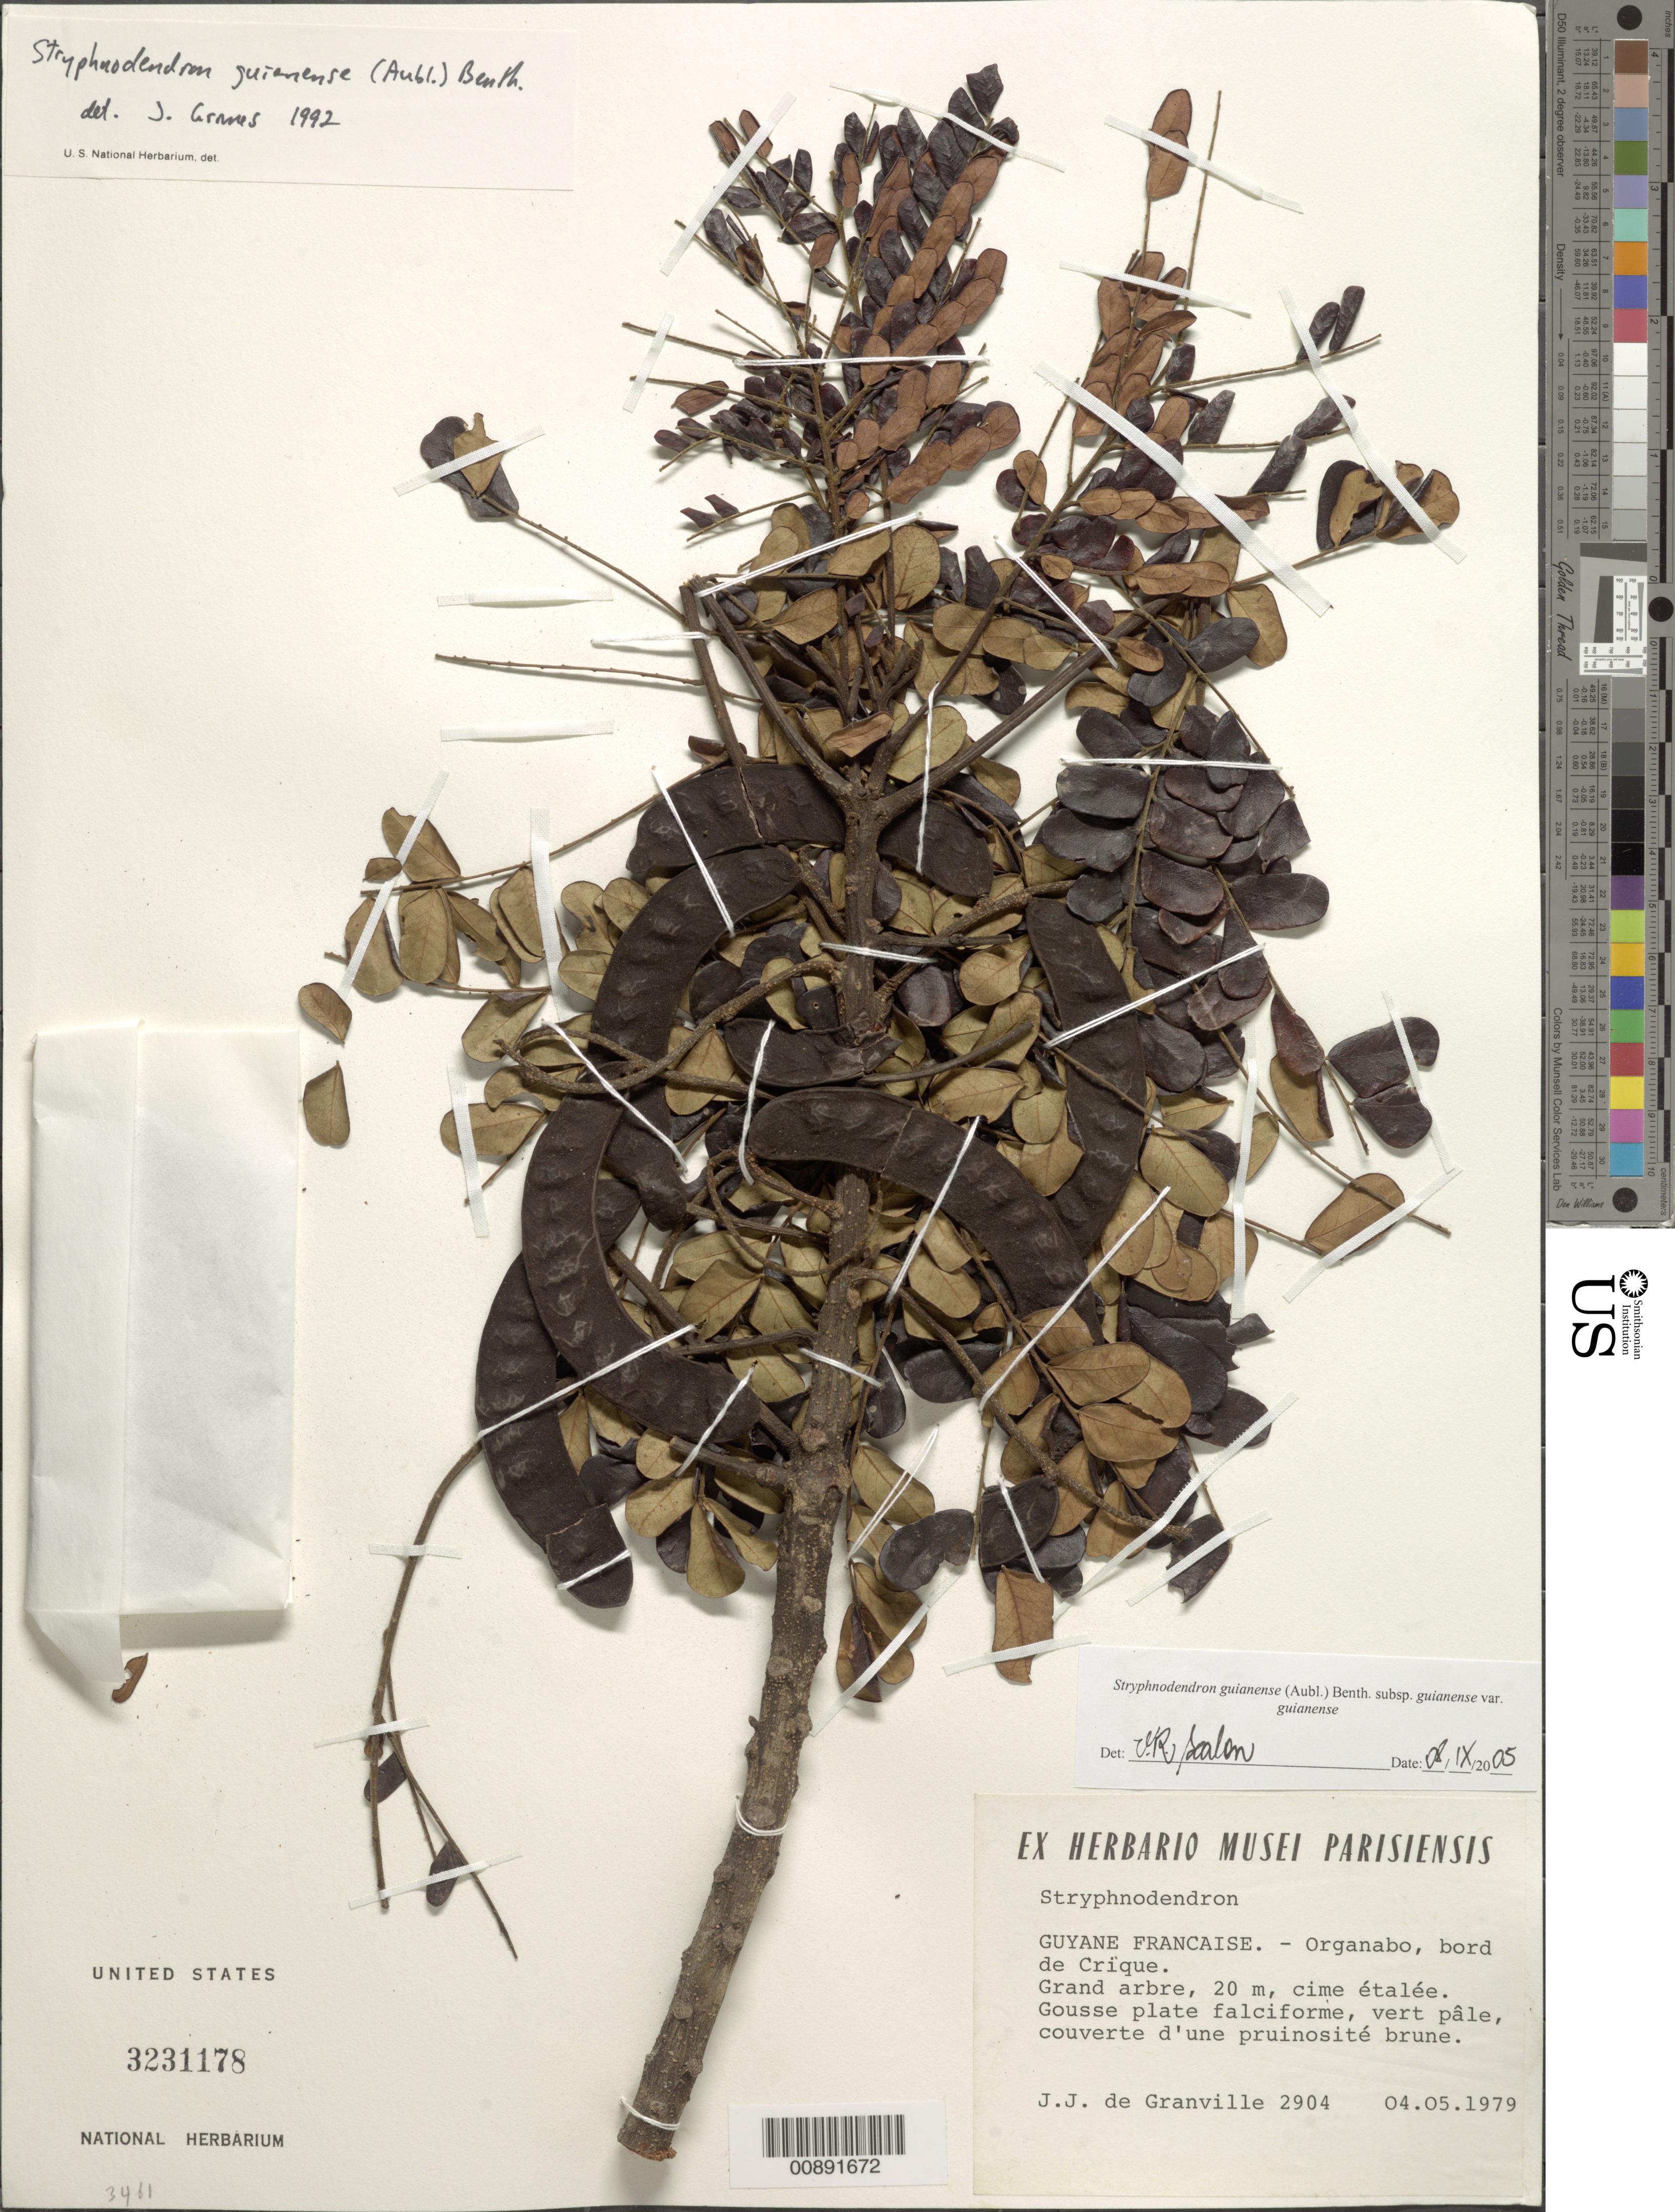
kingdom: Plantae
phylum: Tracheophyta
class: Magnoliopsida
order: Fabales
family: Fabaceae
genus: Stryphnodendron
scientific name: Stryphnodendron guianense subsp. guianense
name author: (Aubl.) Benth.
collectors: J.-J. de Granville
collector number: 2904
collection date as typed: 4-May-79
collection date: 1979-05-04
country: French Guiana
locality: Organabo, bord de Crique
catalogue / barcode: US 3231178